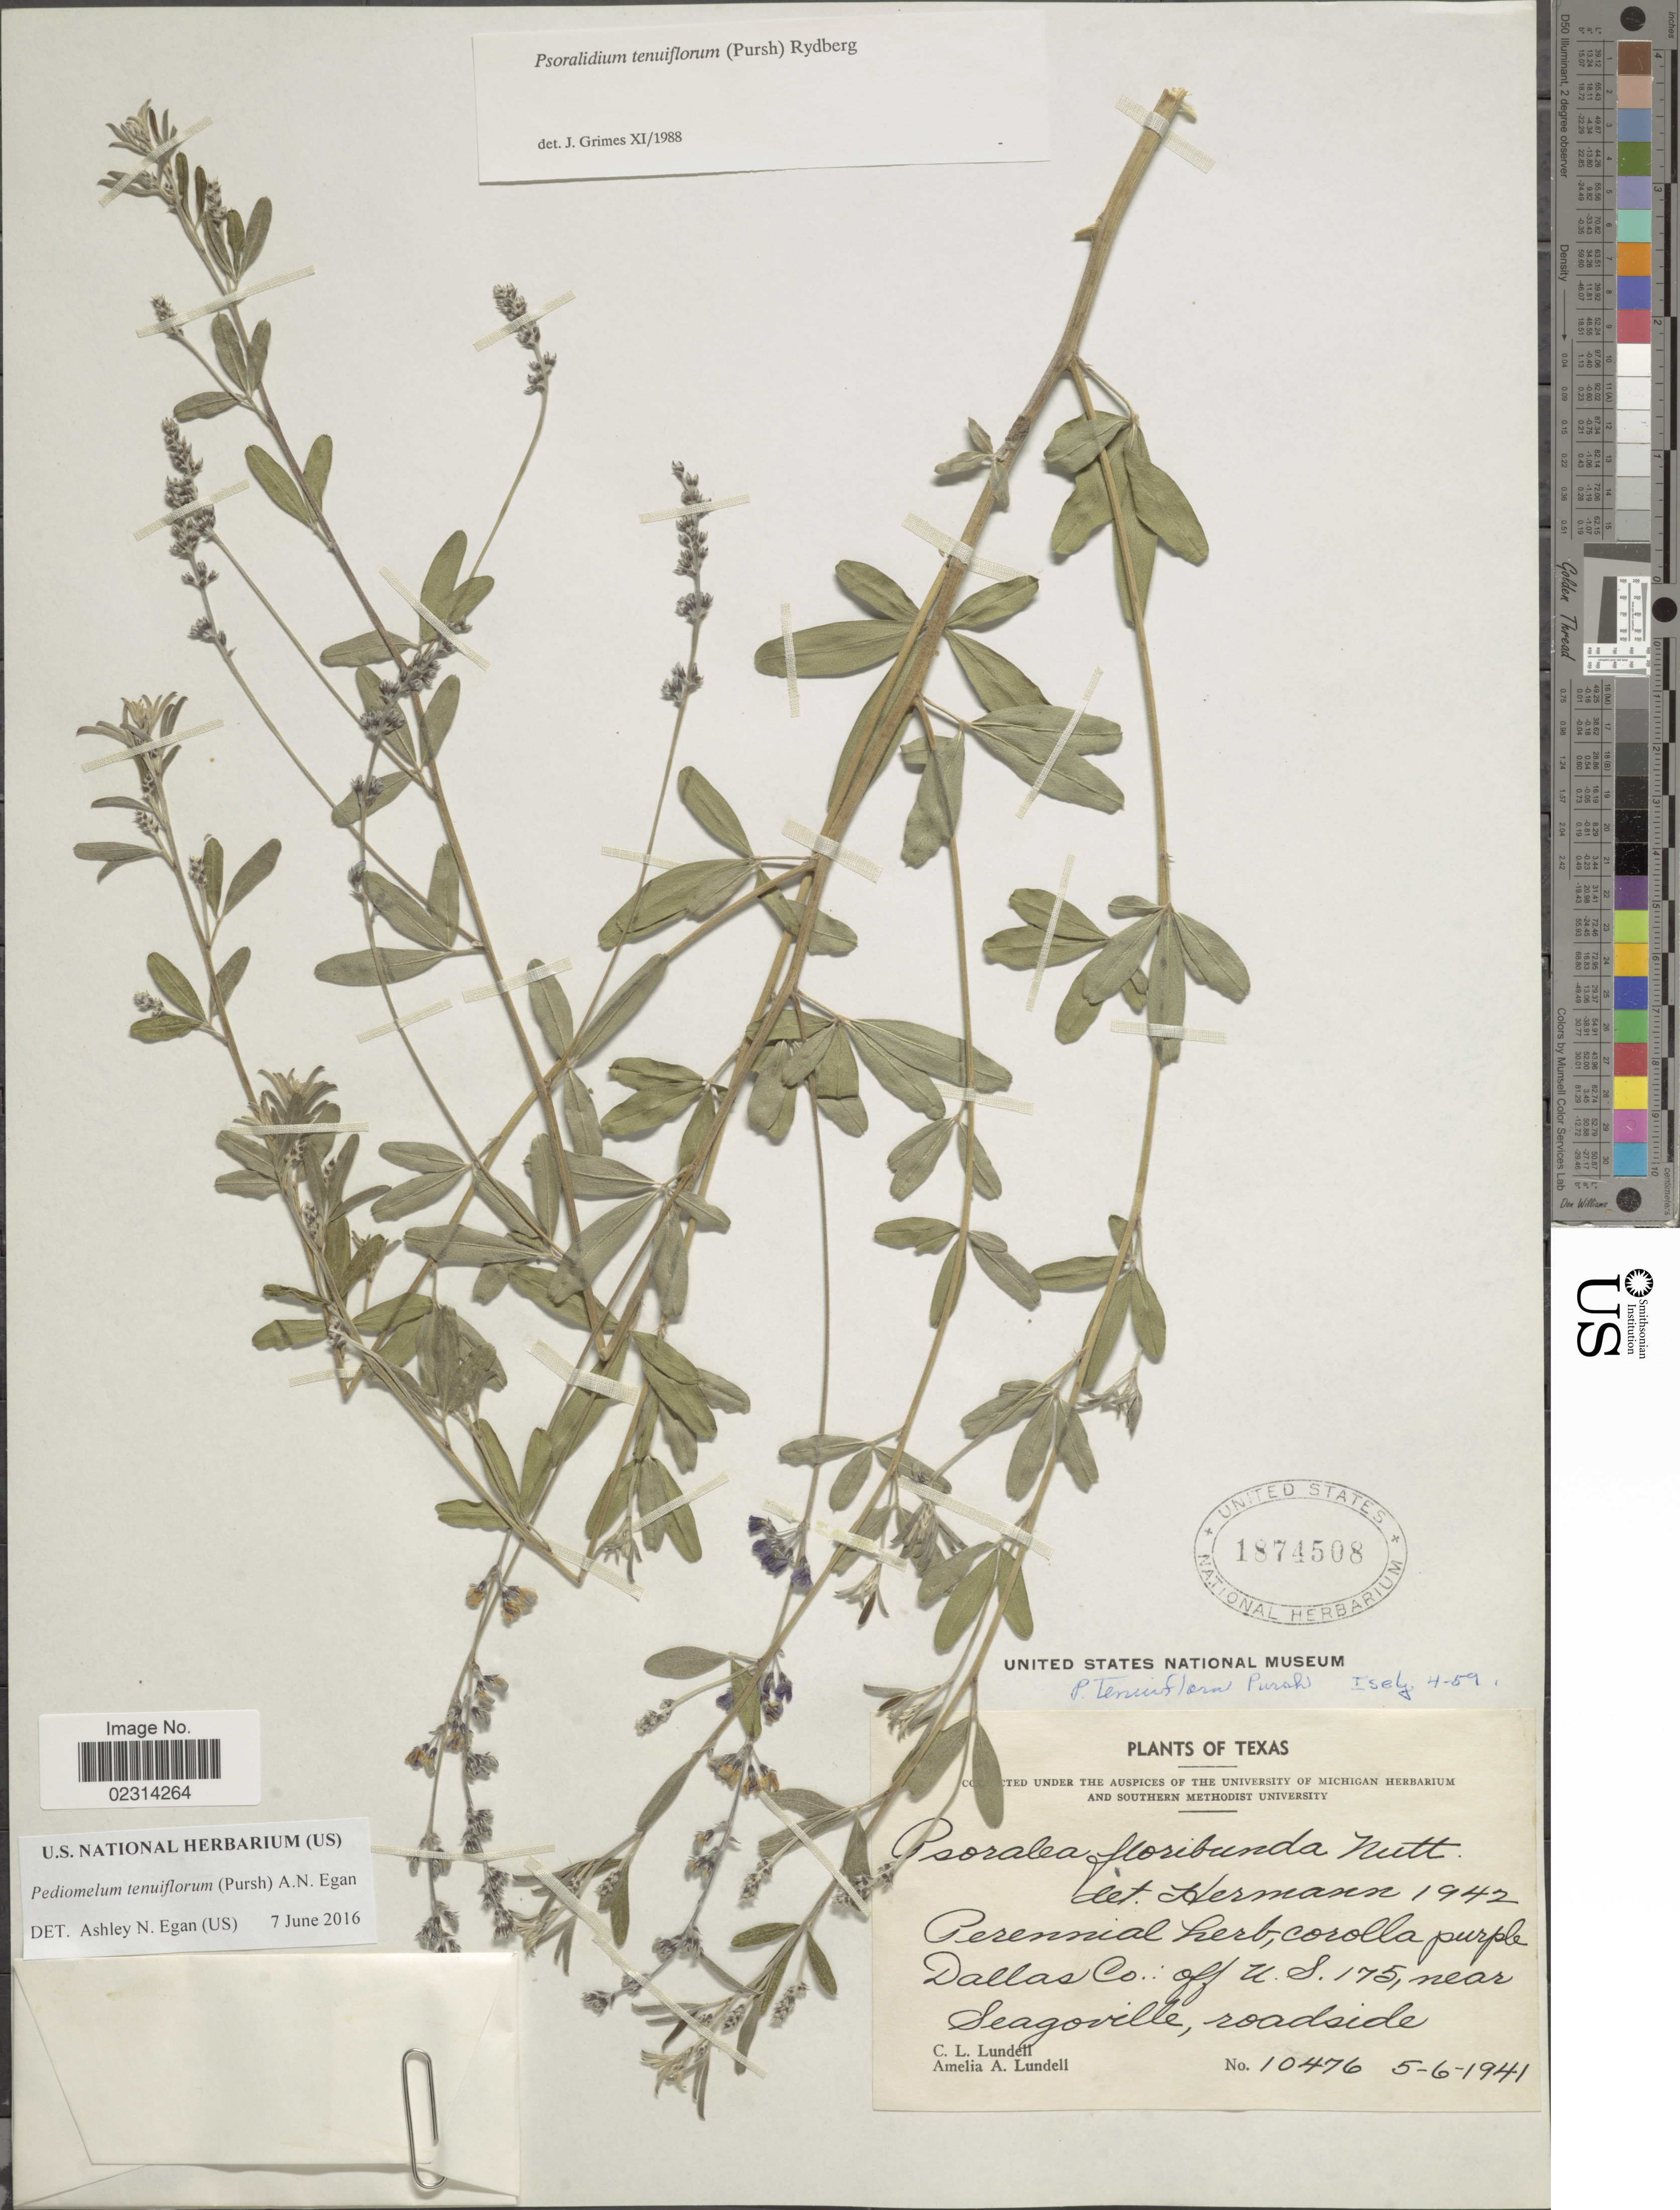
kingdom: Plantae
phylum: Tracheophyta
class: Magnoliopsida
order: Fabales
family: Fabaceae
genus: Psoralidium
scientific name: Psoralidium tenuiflorum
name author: (Pursh) Rydb.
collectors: C. L. Lundell & A. A. Lundell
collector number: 10476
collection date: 1941-05-06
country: United States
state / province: Texas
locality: Dallas Co.: off U.S. 175, near Seagoville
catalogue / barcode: US 1874508